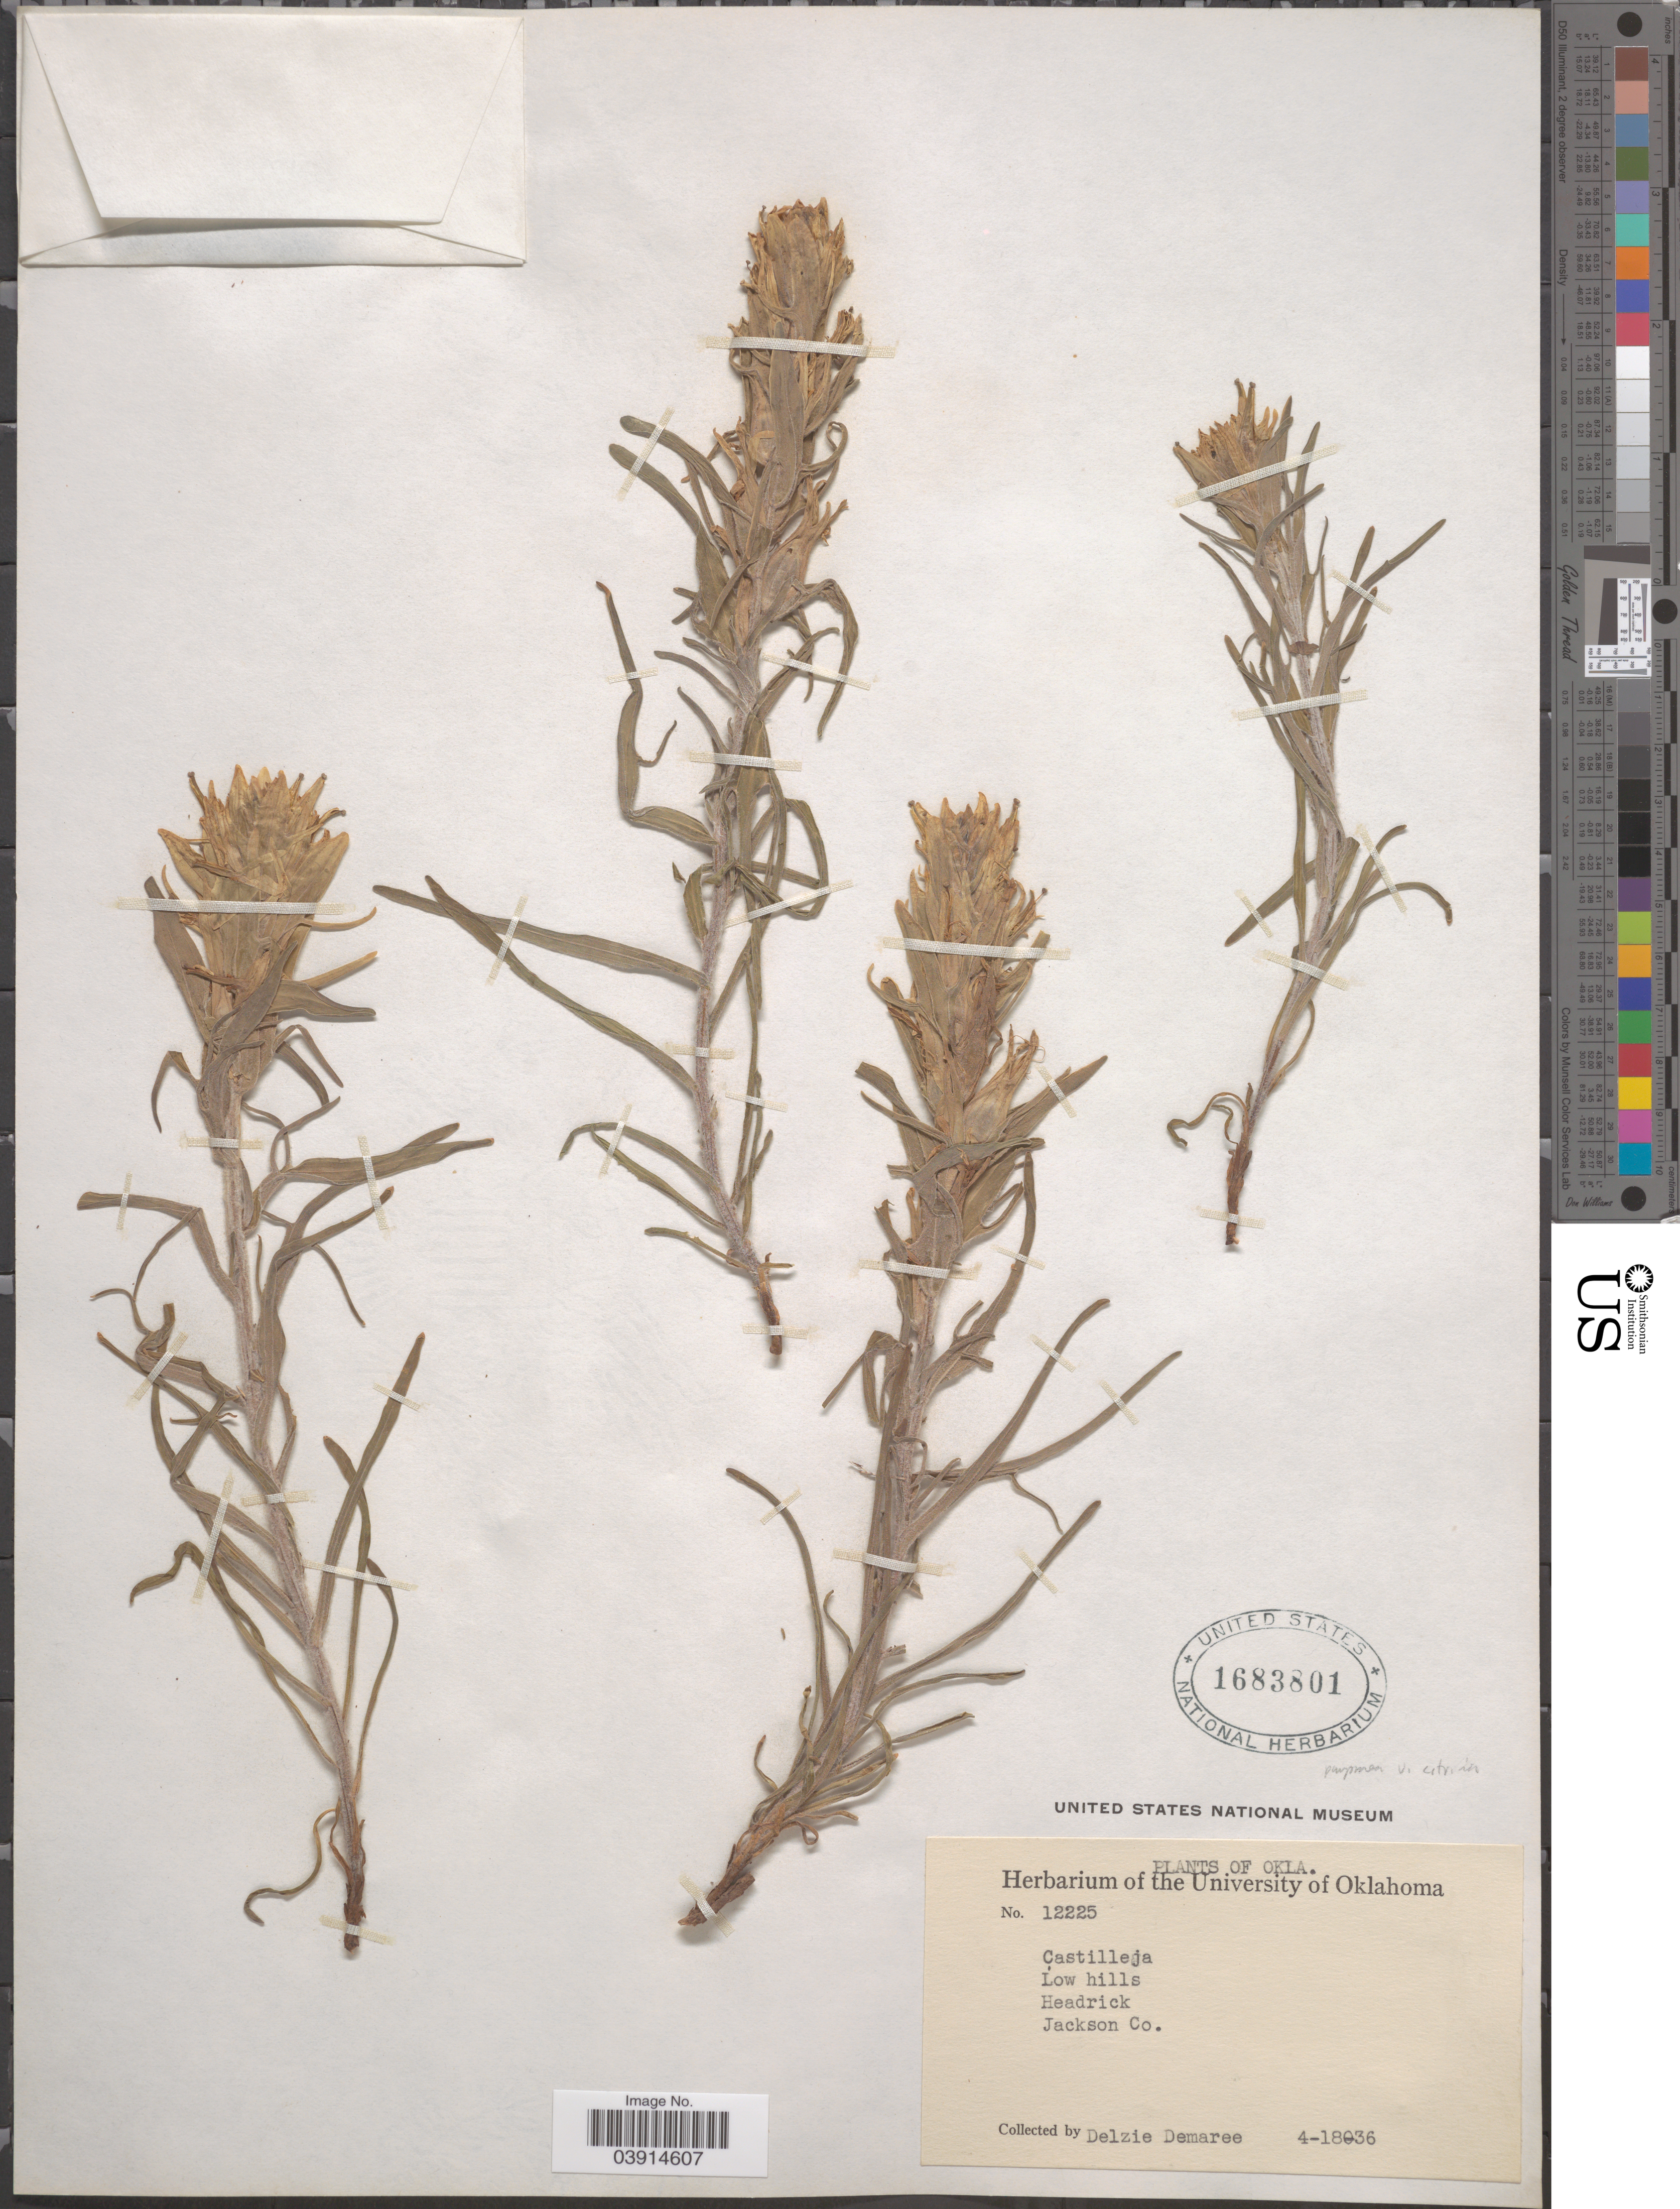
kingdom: Plantae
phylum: Tracheophyta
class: Magnoliopsida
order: Lamiales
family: Orobanchaceae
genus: Castilleja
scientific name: Castilleja sp.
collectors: D. Demaree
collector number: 12225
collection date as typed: Transcribed d/m/y: 18/4/36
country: United States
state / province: Oklahoma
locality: Headrick. Jackson Co.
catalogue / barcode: US 1683801